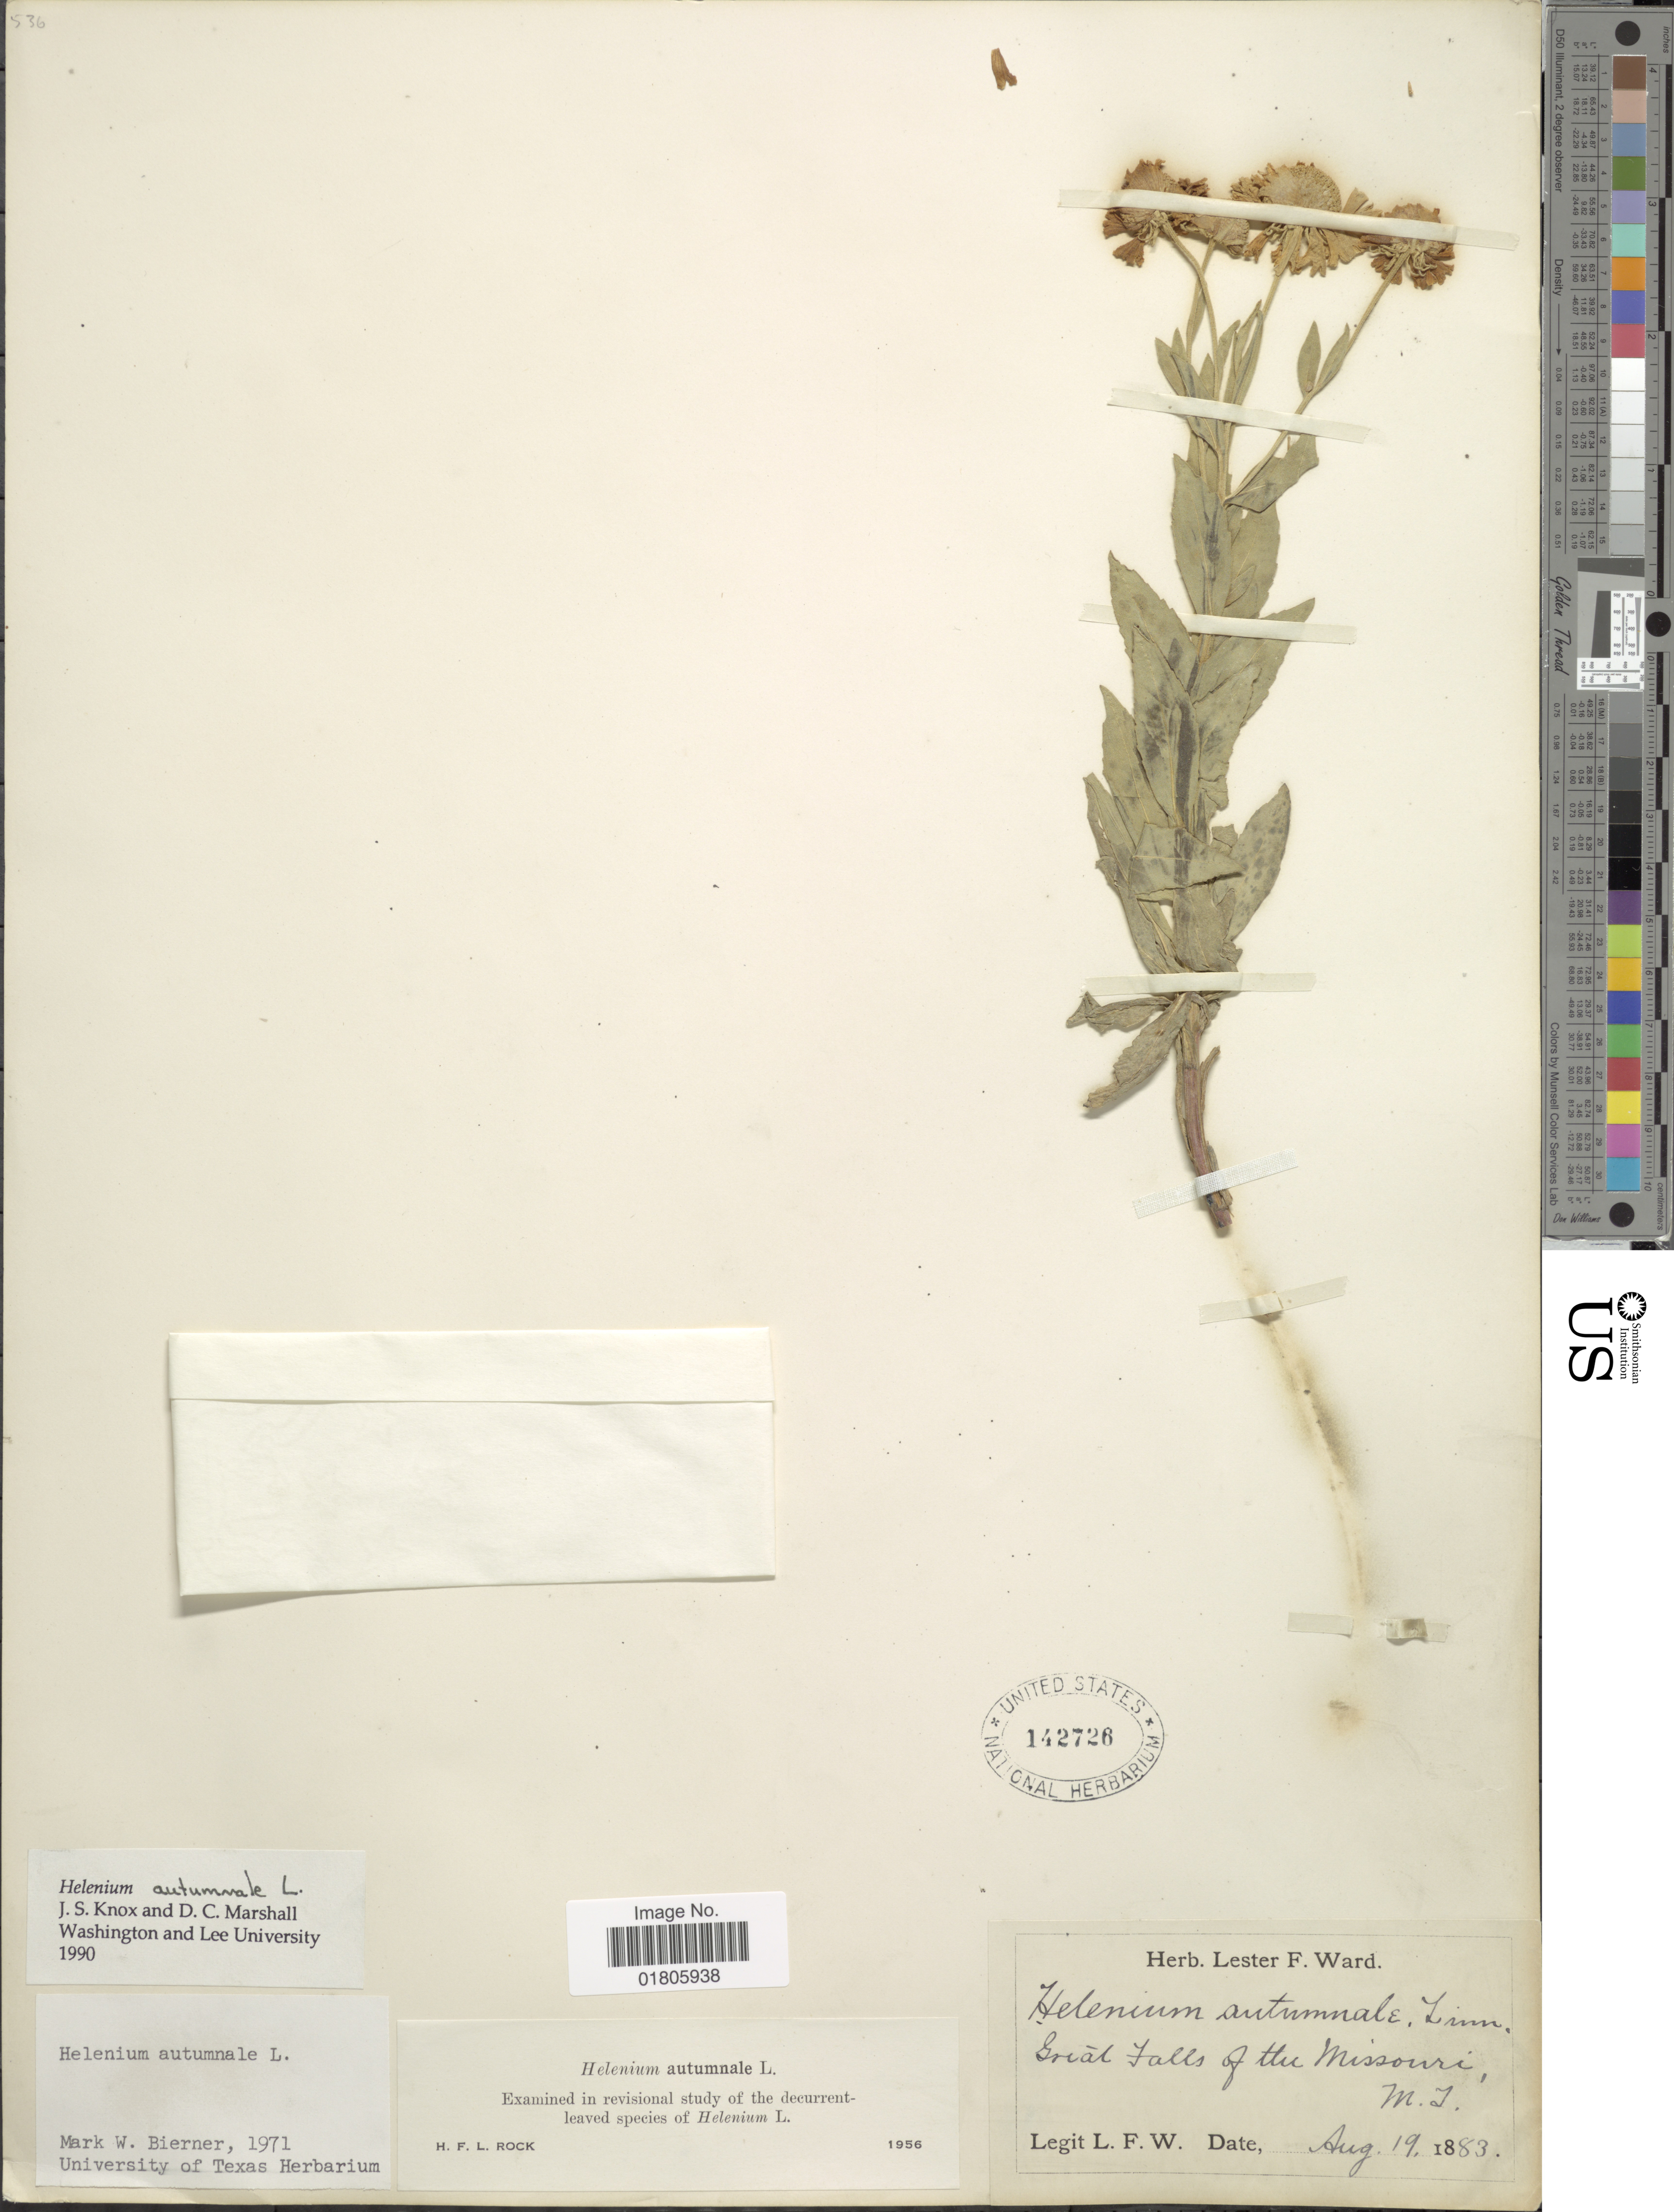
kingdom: Plantae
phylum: Tracheophyta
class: Magnoliopsida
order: Asterales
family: Asteraceae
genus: Helenium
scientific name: Helenium autumnale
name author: L.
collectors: L. F. Ward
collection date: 1883-08-19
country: United States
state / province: Montana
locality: Great Falls of the Missouri, M. T.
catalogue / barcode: US 142726